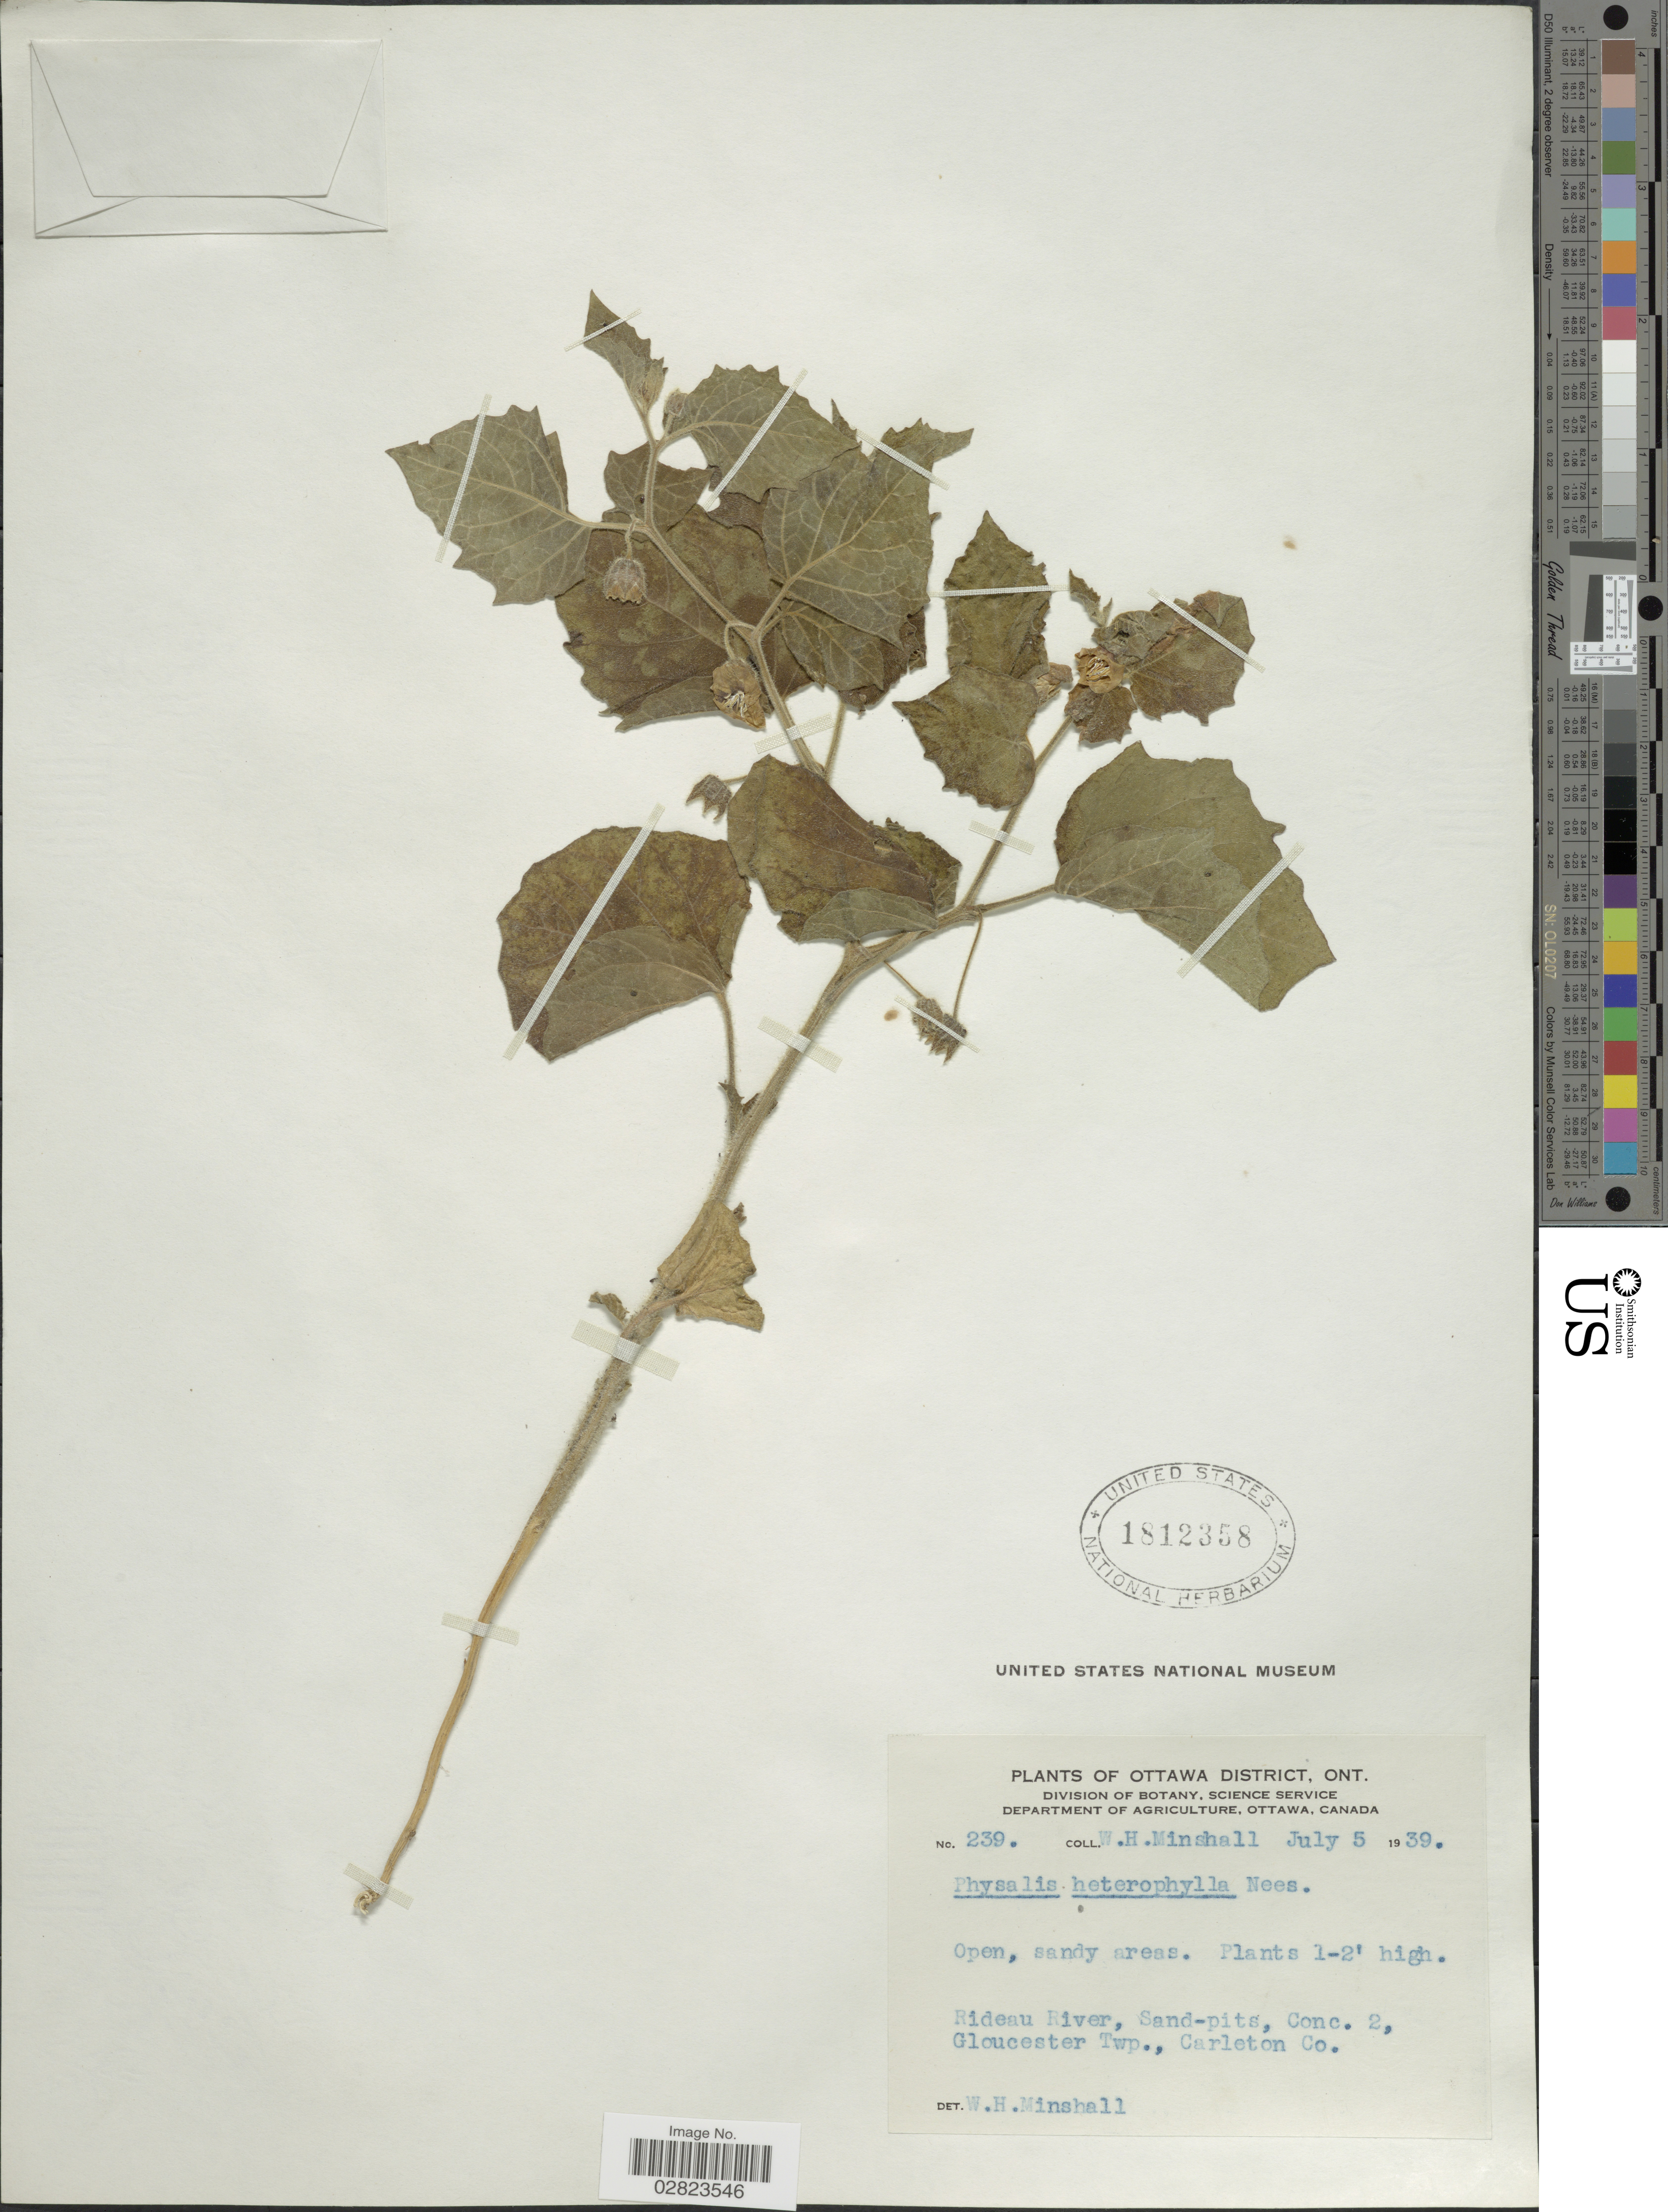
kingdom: Plantae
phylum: Tracheophyta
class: Magnoliopsida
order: Solanales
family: Solanaceae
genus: Physalis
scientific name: Physalis heterophylla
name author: Nees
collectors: W. Minshall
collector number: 239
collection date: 1939-07-05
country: Canada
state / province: Ontario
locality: Ottawa District. Rideau River, Sand-pits, Conc. 2, Gloucester Twp., Carleton Co.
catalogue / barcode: US 1812358